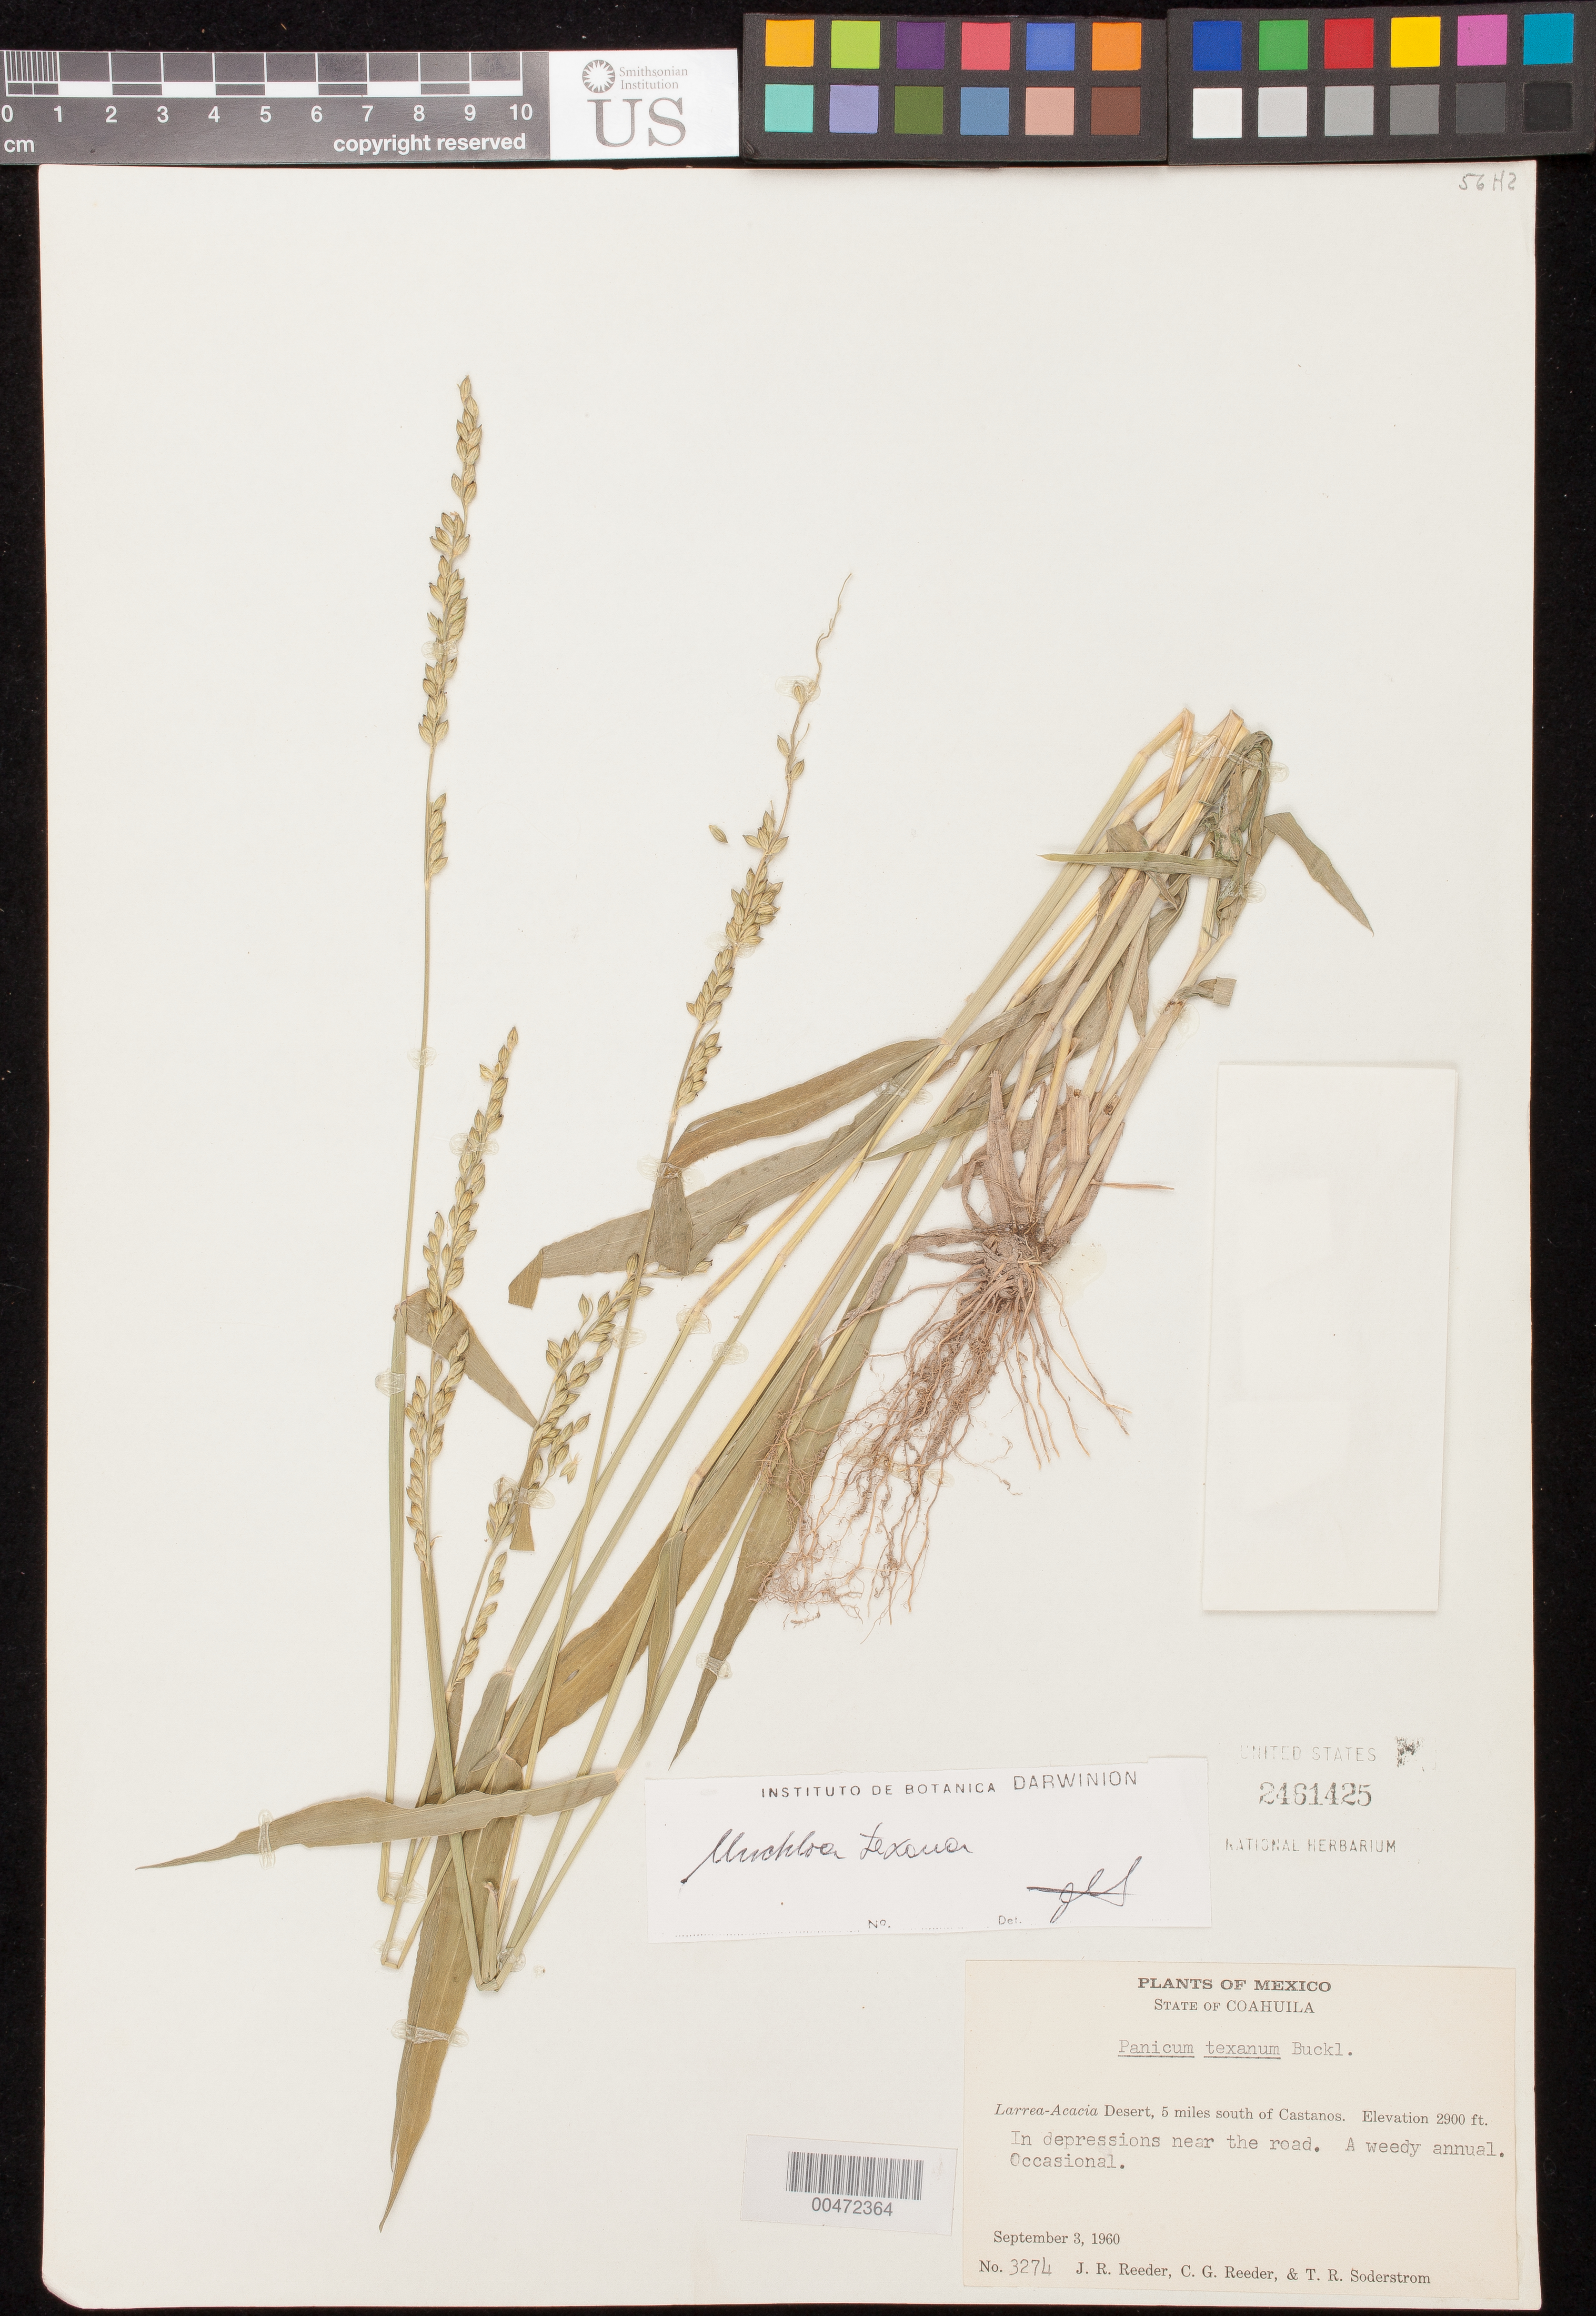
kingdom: Plantae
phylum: Tracheophyta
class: Liliopsida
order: Poales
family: Poaceae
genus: Urochloa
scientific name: Urochloa texana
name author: (Buckley) R.D. Webster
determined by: Morrone, O. N., (SI), Instituto de Botánica Darwinion (Argentina)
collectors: J. R. Reeder, C. G. Reeder & T. R. Soderstrom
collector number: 3274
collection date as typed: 3 Sep 1960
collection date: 1960-09-03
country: Mexico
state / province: Coahuila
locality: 5 mi S of Castanos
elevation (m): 884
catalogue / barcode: US 2461425